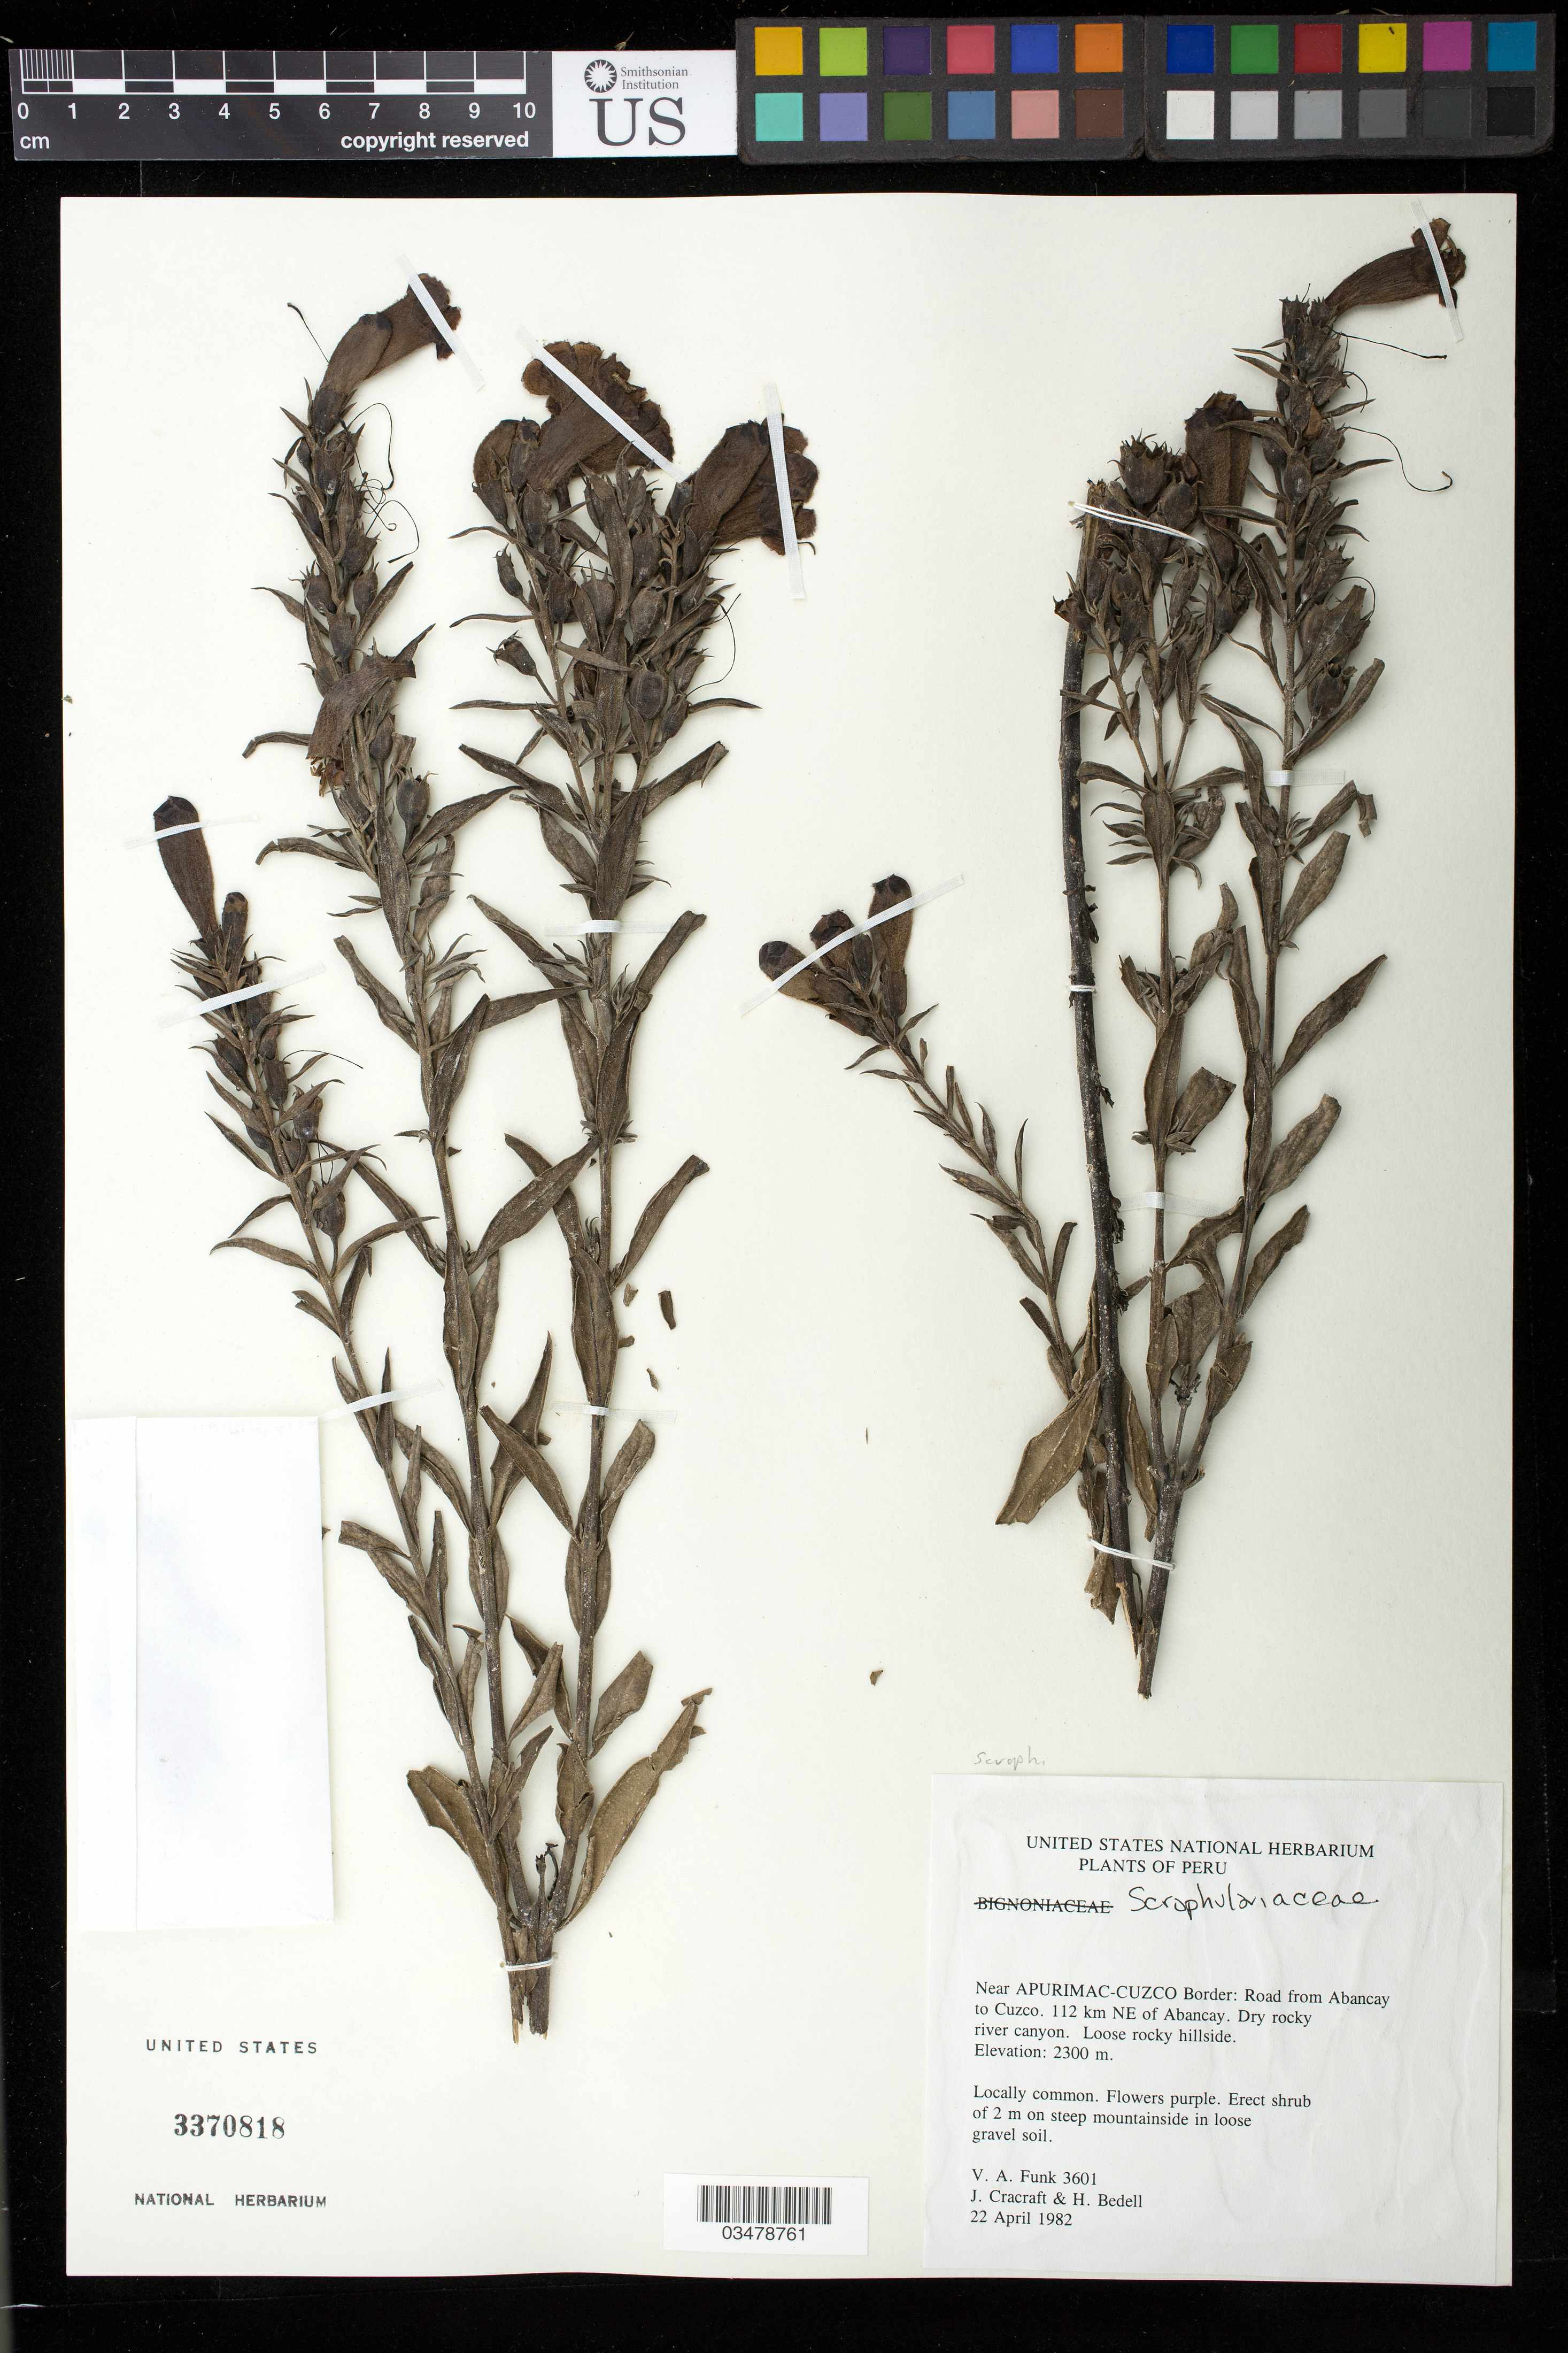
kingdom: Plantae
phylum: Tracheophyta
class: Magnoliopsida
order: Lamiales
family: Scrophulariaceae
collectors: V. Funk, J. L. Cracraft & H. Bedell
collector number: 3601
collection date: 1982-04-22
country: Peru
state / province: Apurímac / Cusco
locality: Along border: Road from Abancay to Cuzco. 112 km NE of Abancay.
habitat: Dry rocky river canyon; loose rocky hillside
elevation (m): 2300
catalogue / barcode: US 3370818